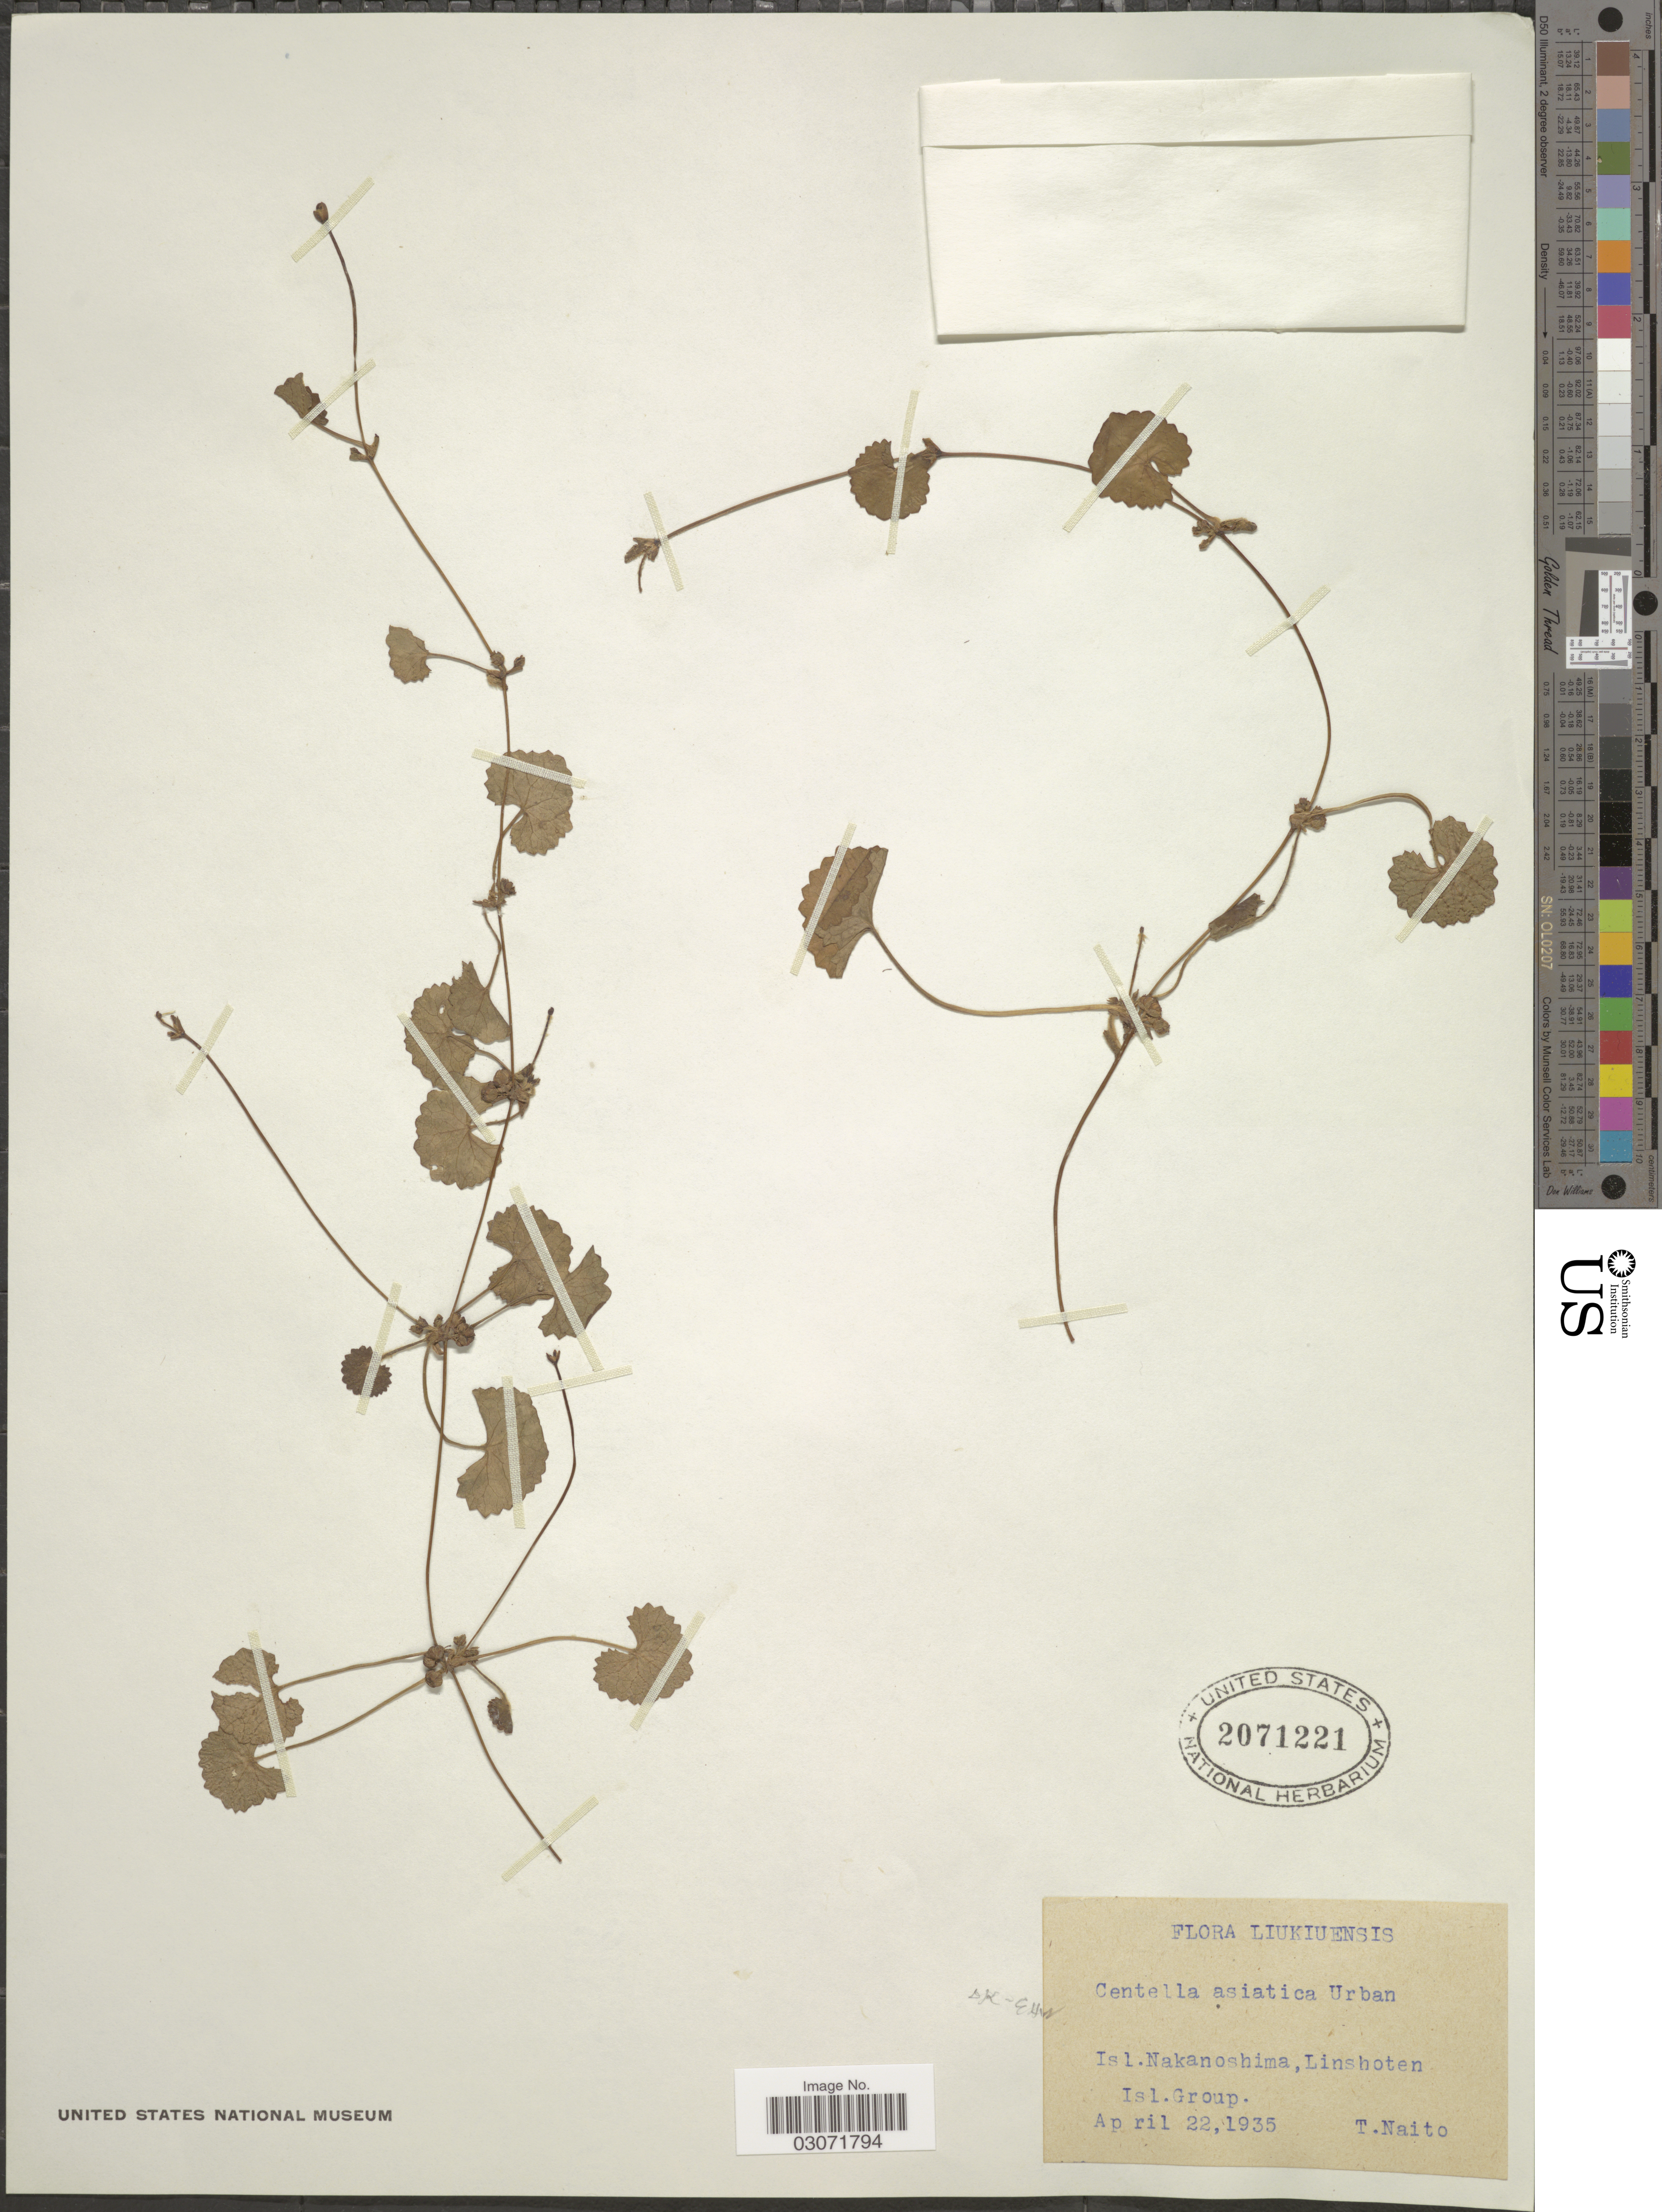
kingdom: Plantae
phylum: Tracheophyta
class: Magnoliopsida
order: Apiales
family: Apiaceae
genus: Centella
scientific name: Centella asiatica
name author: (L.) Urb.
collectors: T. Naito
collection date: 1935-04-22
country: Japan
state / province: Okinawa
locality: Liukiuensis. Isl. Nakanoshima, Linshoten Isl. Group.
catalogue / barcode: US 2071221